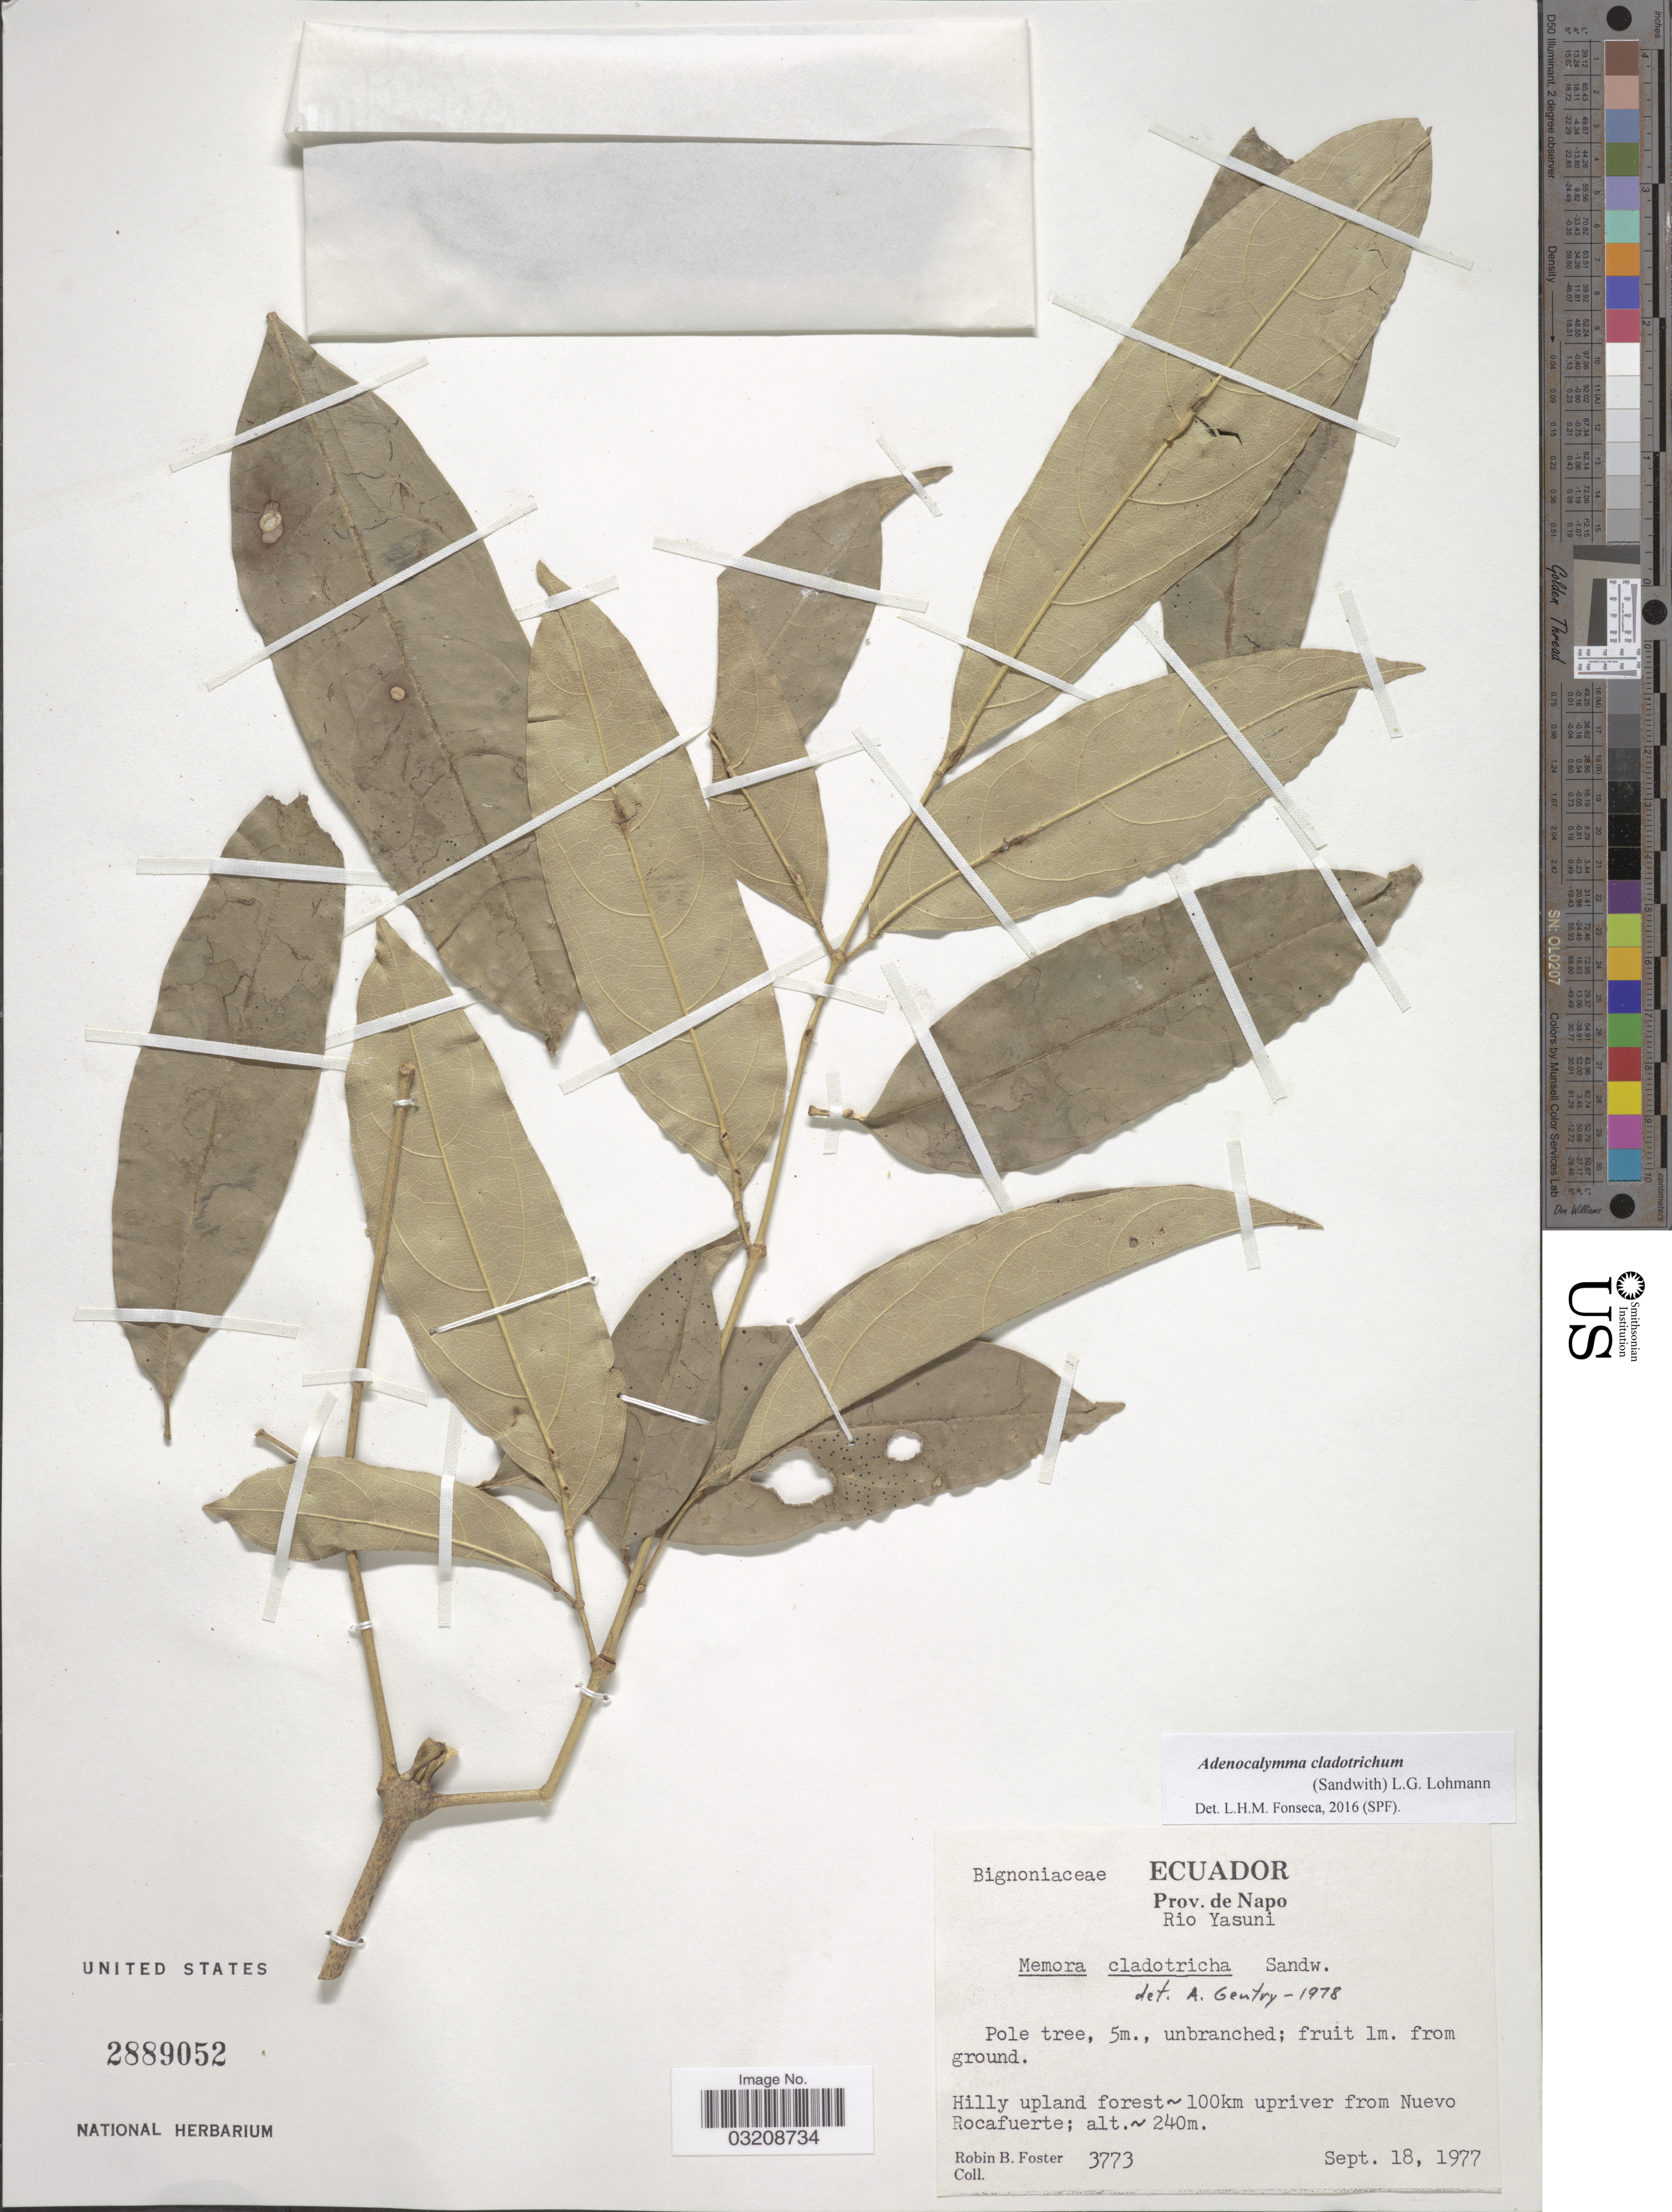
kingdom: Plantae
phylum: Tracheophyta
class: Magnoliopsida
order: Lamiales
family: Bignoniaceae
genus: Adenocalymma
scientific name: Adenocalymma cladotrichum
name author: (Sandwith) L.G. Lohmann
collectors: R. B. Foster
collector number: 3773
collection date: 1977-09-18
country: Ecuador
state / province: Napo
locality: Rio Yasuni. Hilly upland forest ~ 100km upriver from Nuevo Rocafuerte.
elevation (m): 240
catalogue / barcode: US 2889052